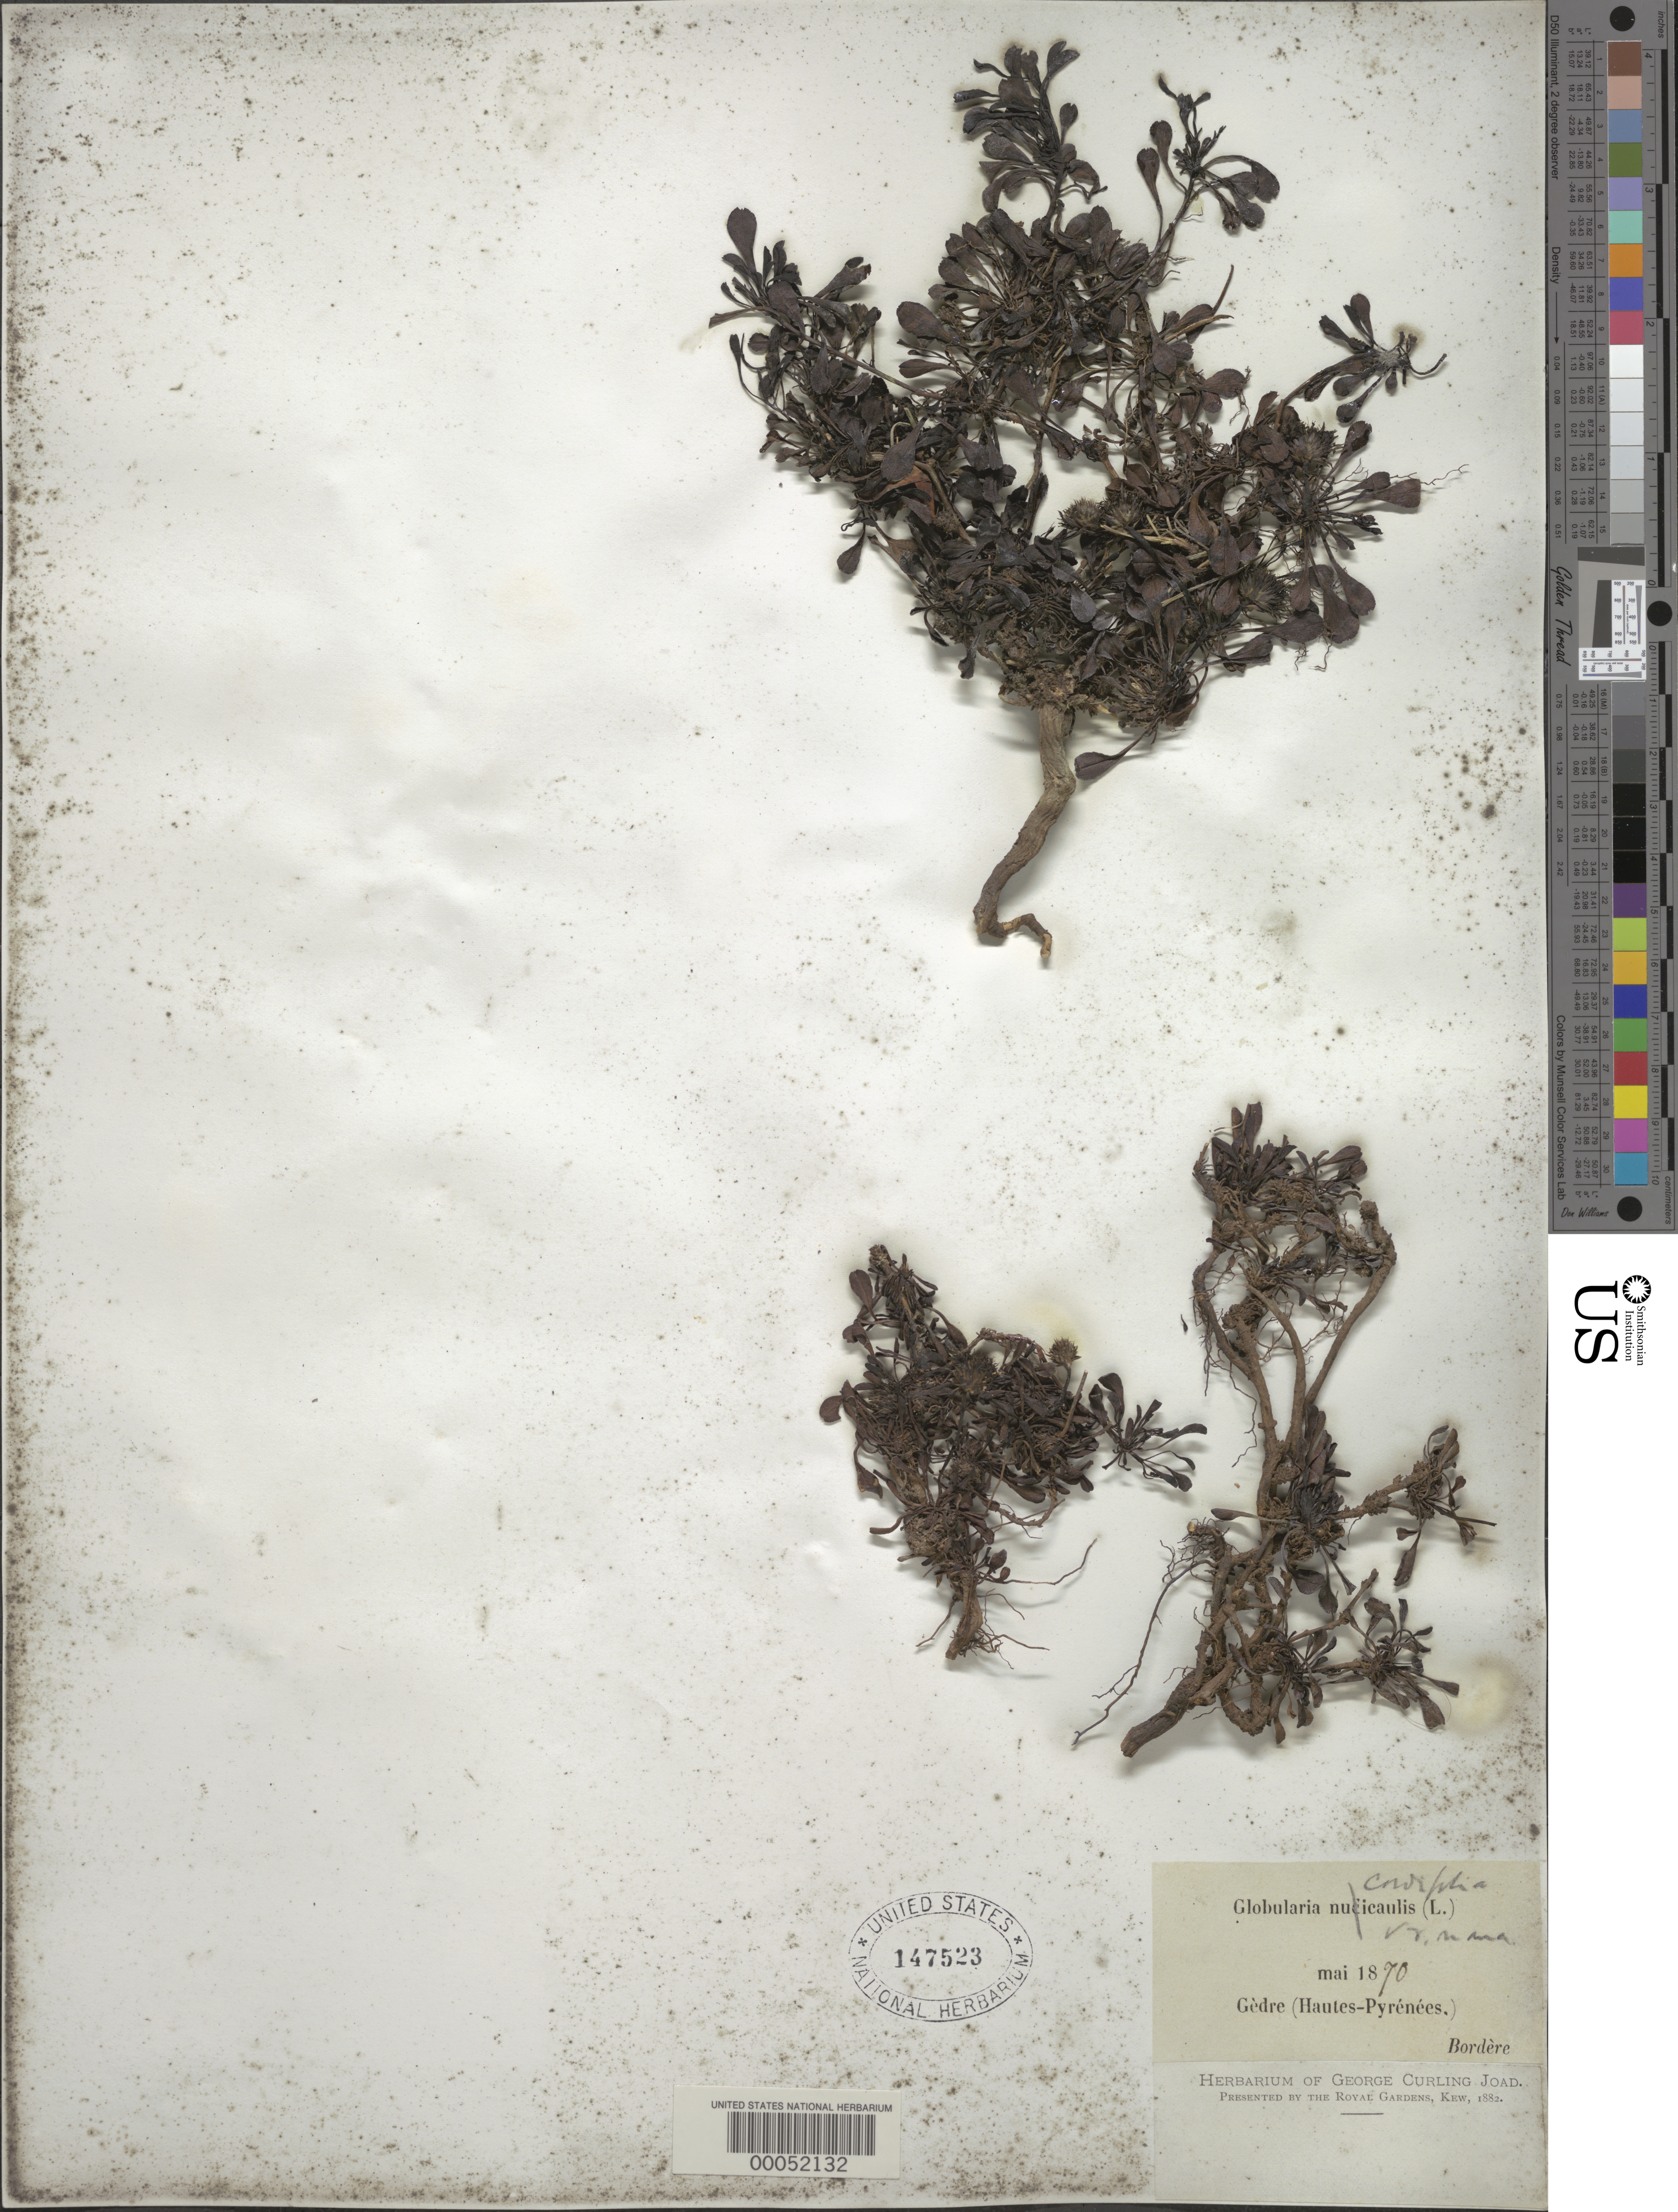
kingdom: Plantae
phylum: Tracheophyta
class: Magnoliopsida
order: Lamiales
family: Plantaginaceae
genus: Globularia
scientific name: Globularia cordifolia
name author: L.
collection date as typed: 18 May 1870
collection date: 1870-05-18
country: France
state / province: Occitanie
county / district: Hautes-Pyrénées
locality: Gedre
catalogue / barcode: US 147523